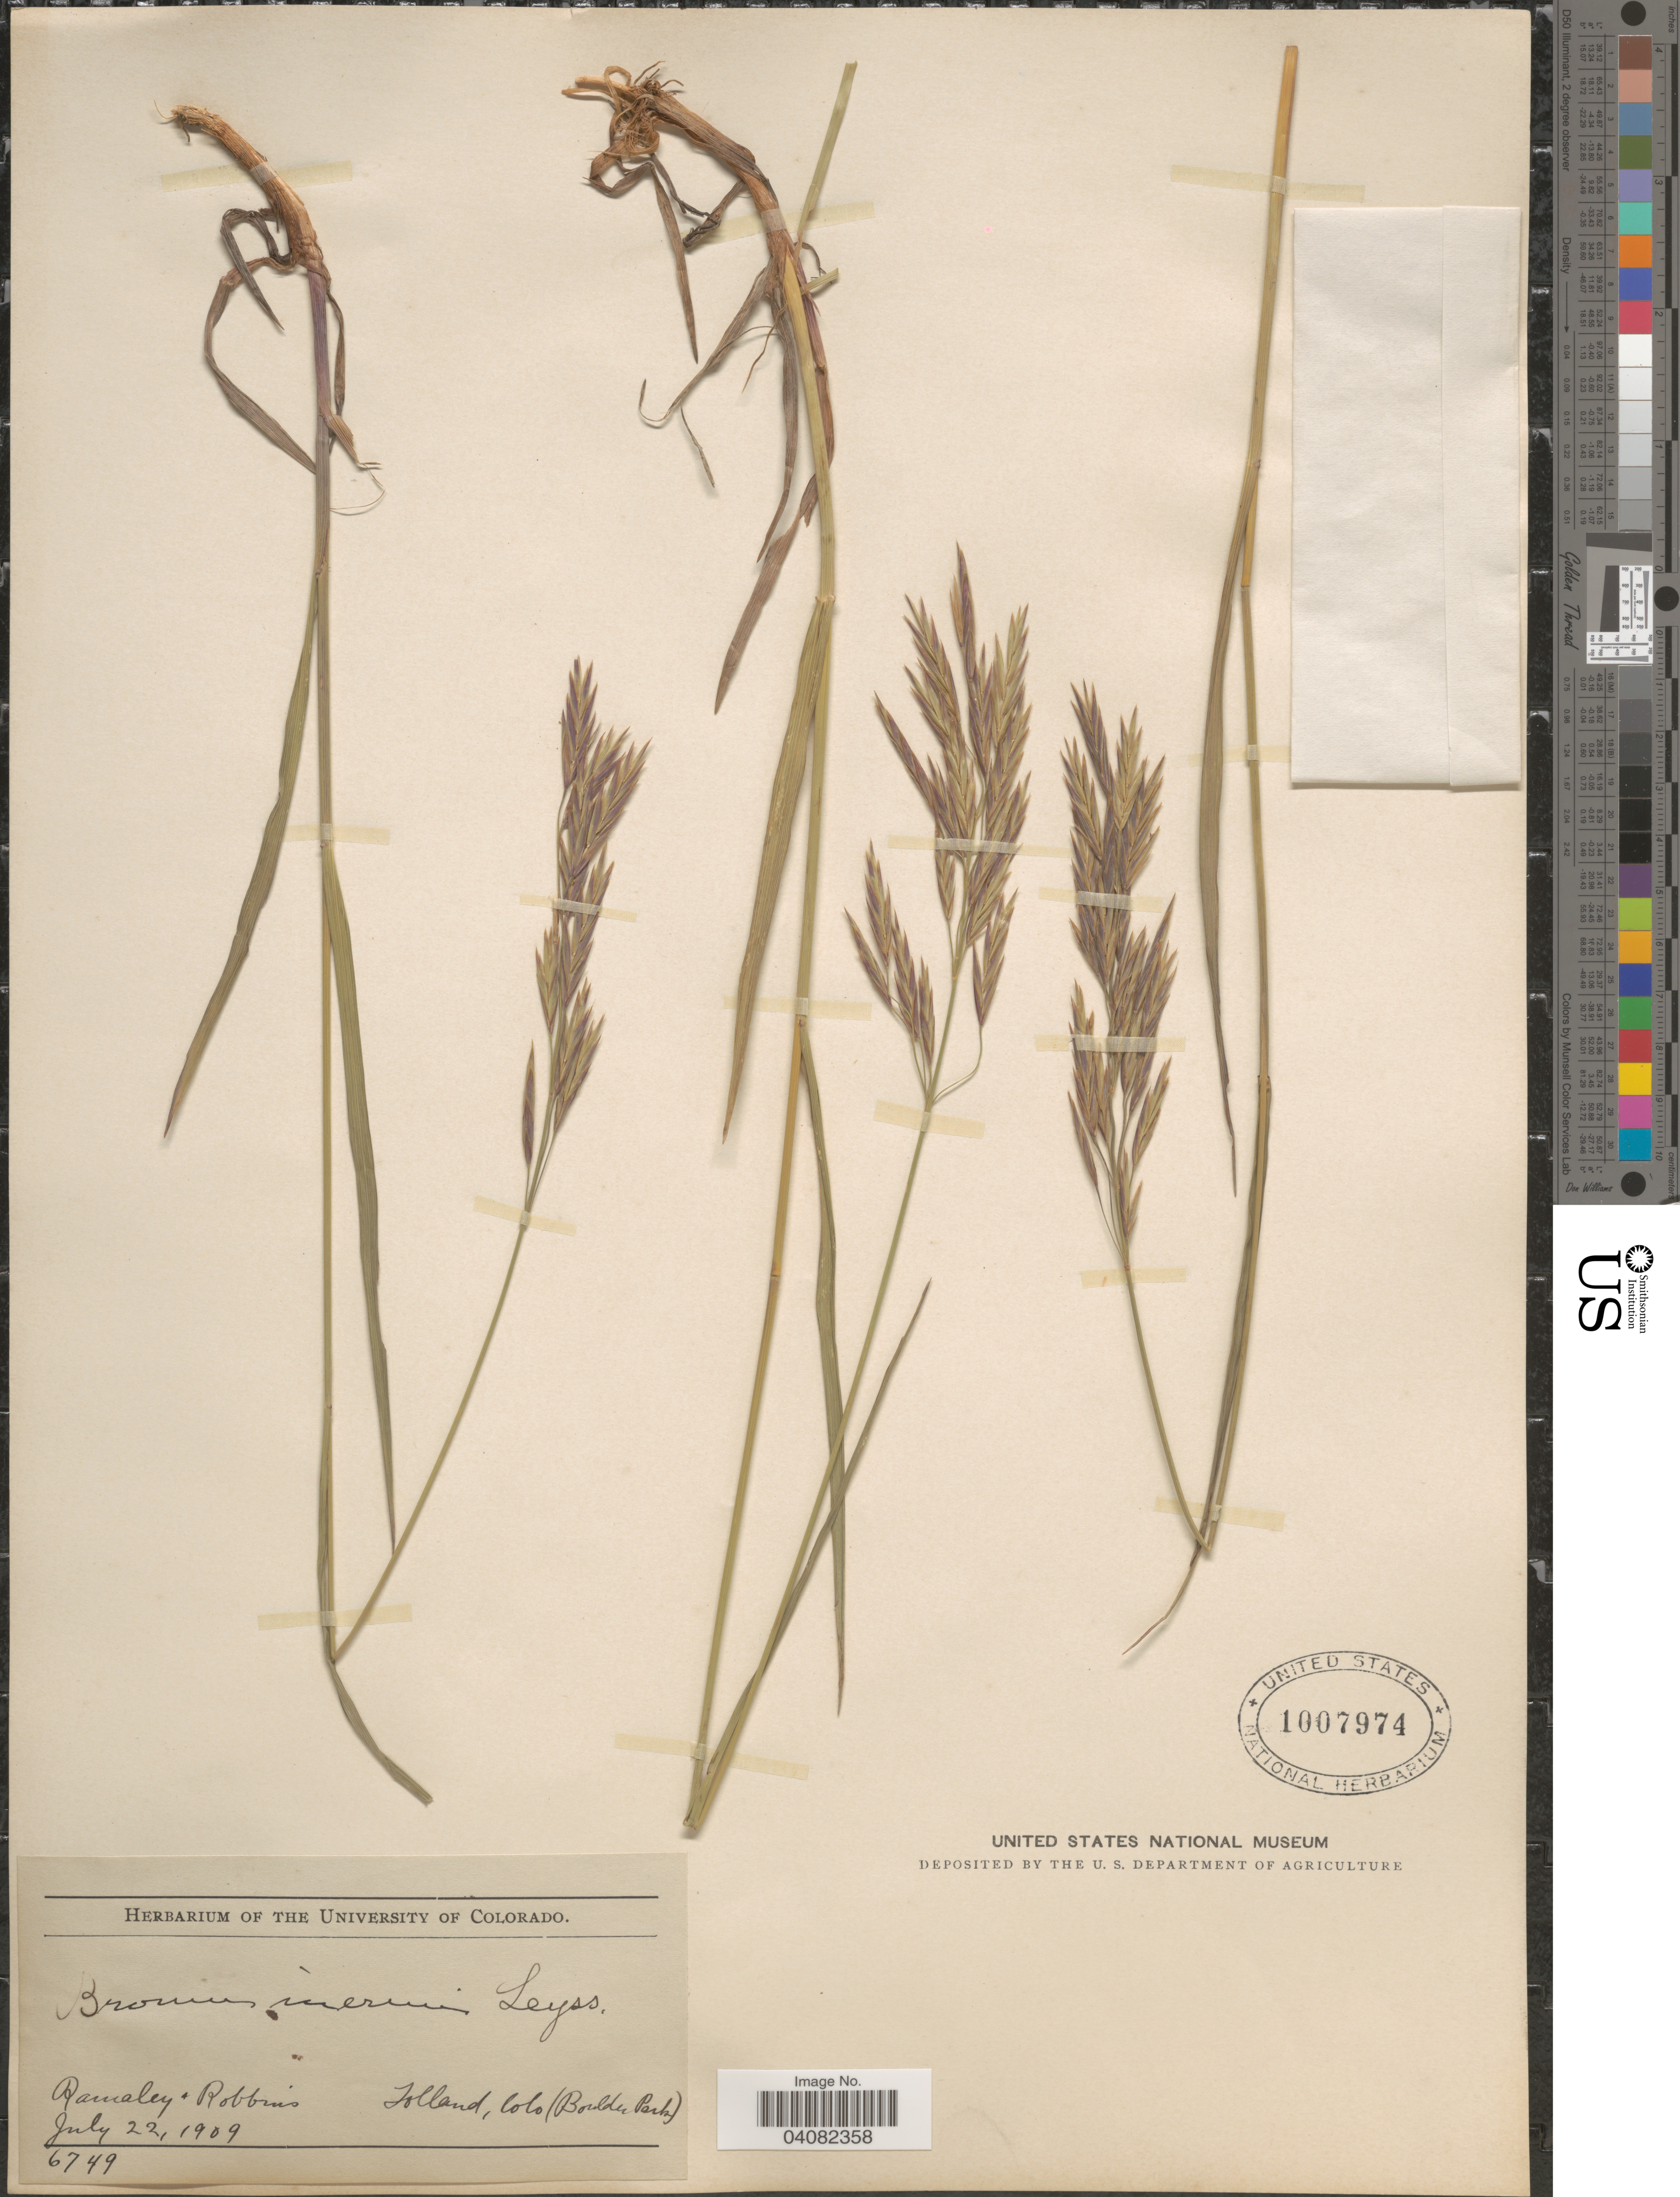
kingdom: Plantae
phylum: Tracheophyta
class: Liliopsida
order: Poales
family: Poaceae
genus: Bromus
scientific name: Bromus inermis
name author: Leyss.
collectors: R. Robbins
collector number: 6749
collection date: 1909-07-22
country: United States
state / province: Colorado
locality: Tolland. (Boulder Park).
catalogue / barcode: US 1007974